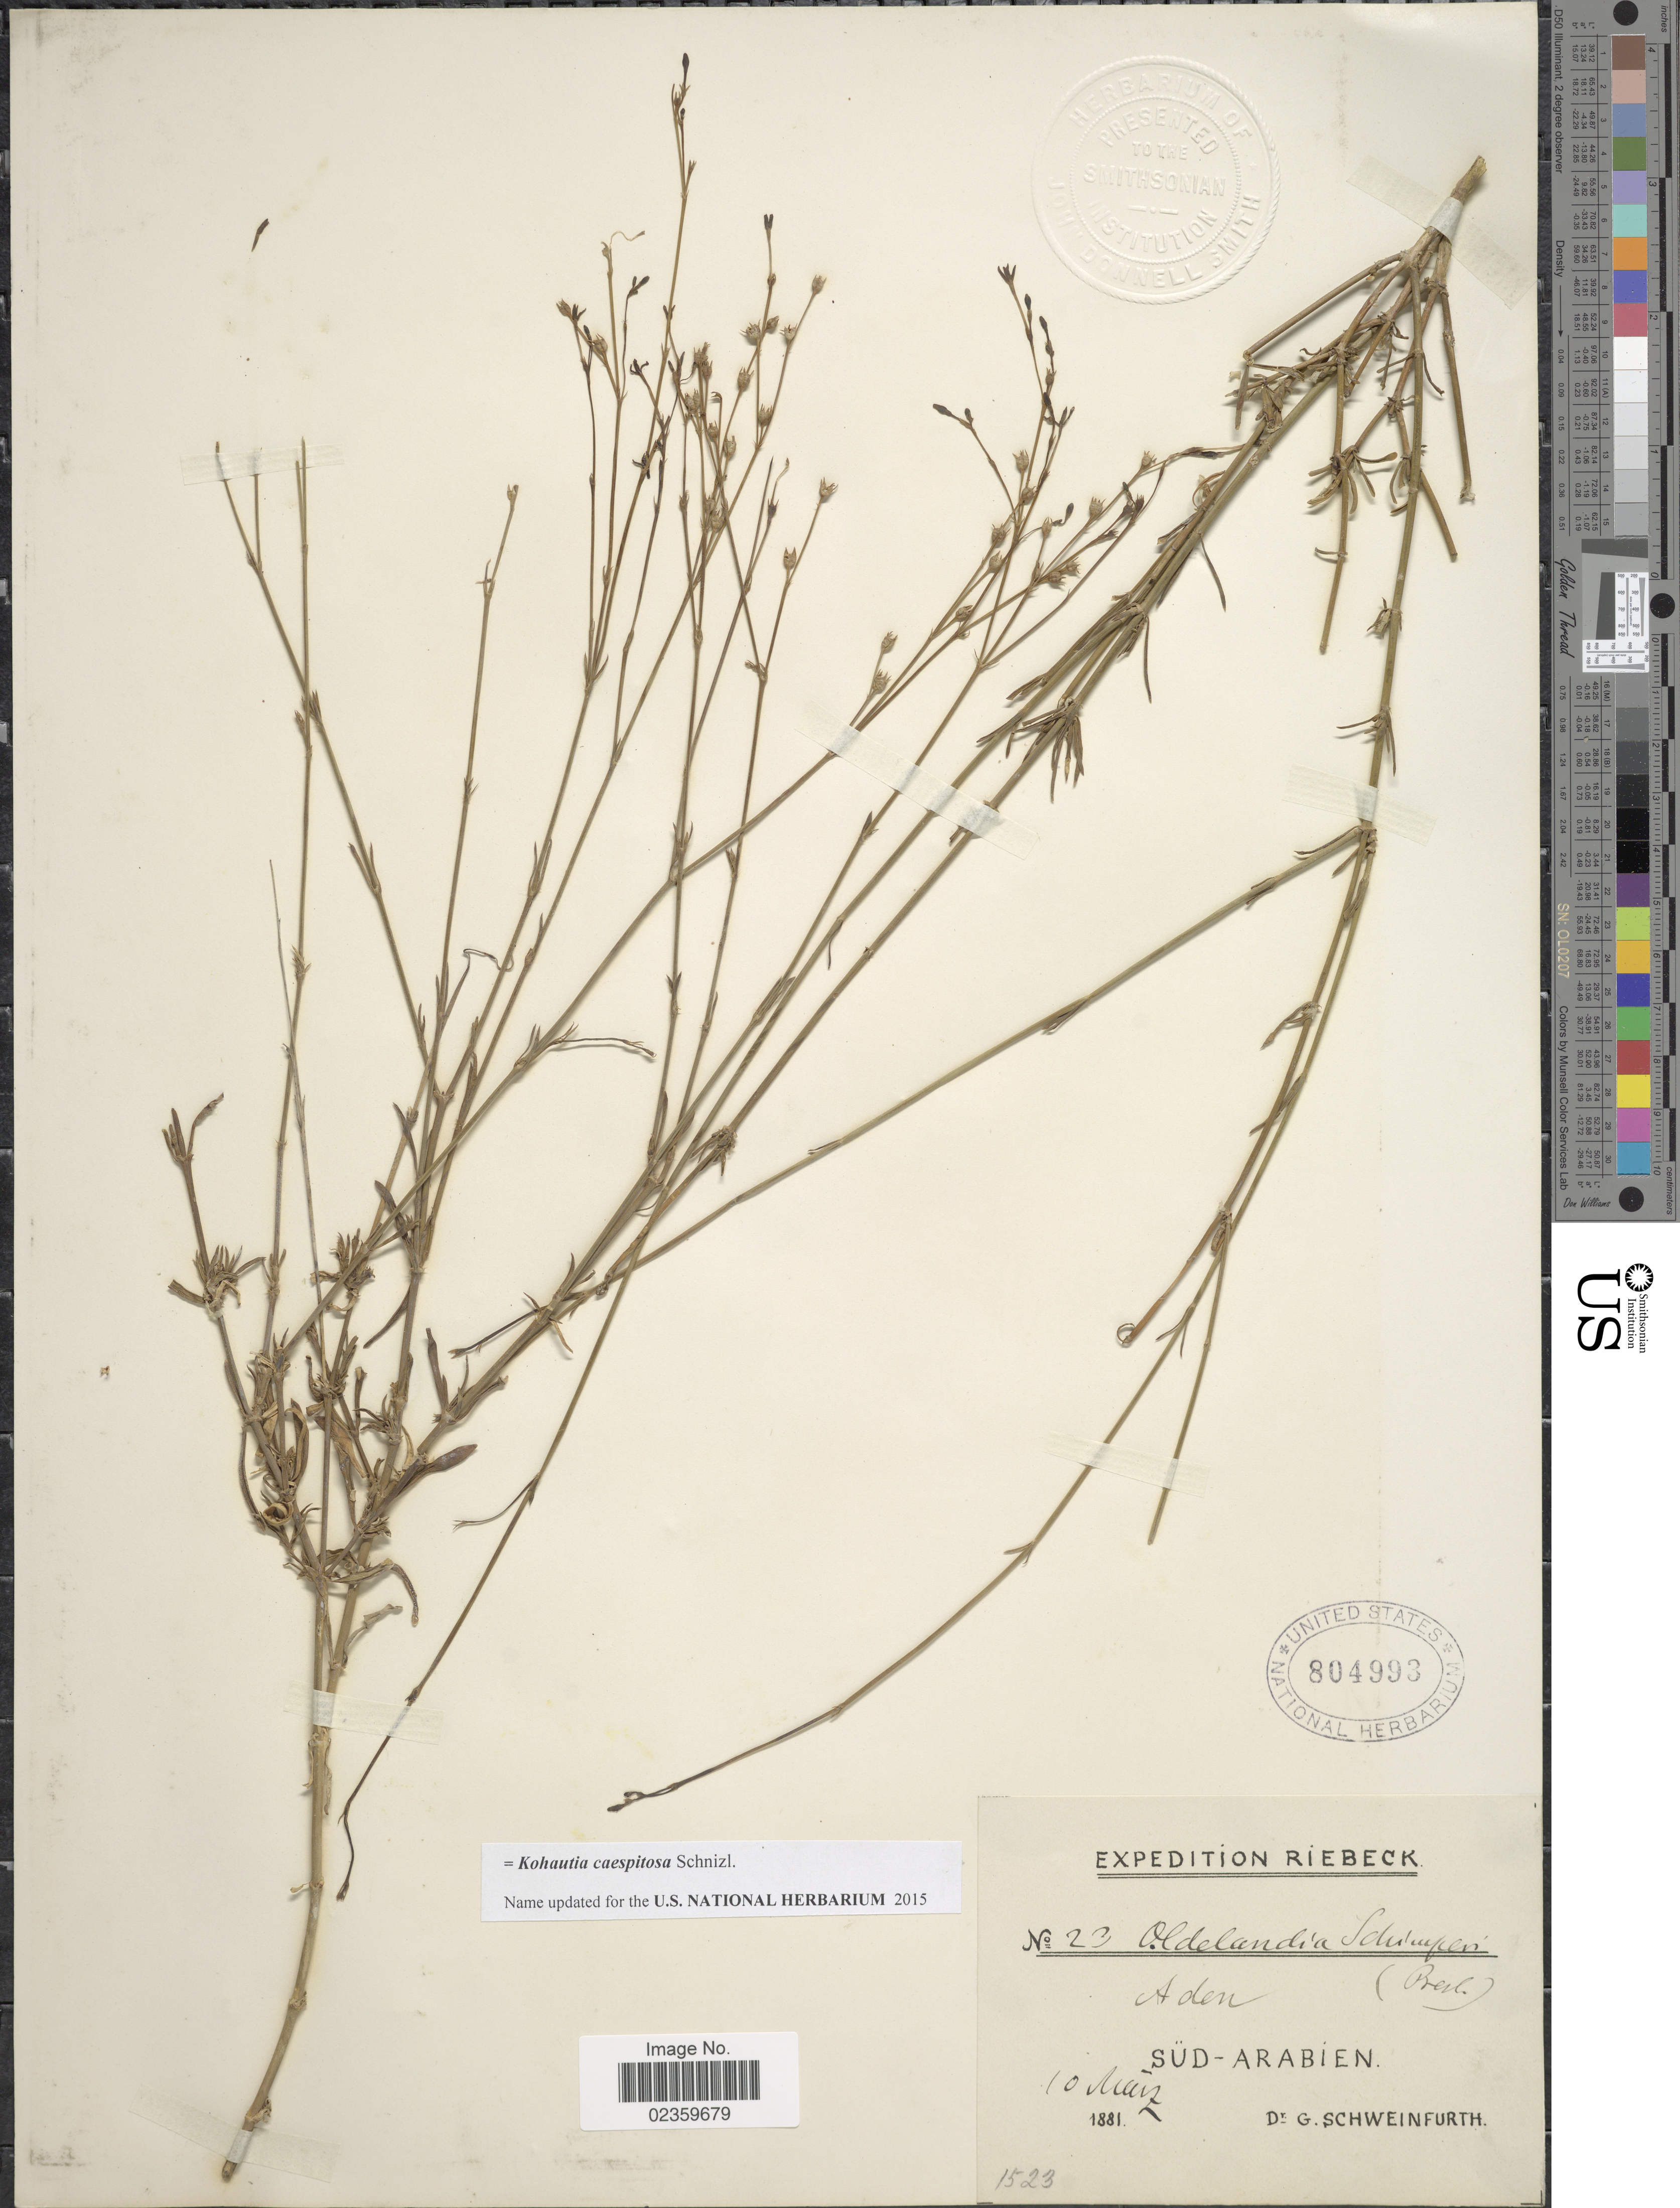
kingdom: Plantae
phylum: Tracheophyta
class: Magnoliopsida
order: Gentianales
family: Rubiaceae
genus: Kohautia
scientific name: Kohautia caespitosa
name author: Schnizl.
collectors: G. A. Schweinfurth (herbarium)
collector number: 1523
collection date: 1881-05-10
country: Saudi Arabia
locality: Sud-Arabien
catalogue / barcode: US 804993